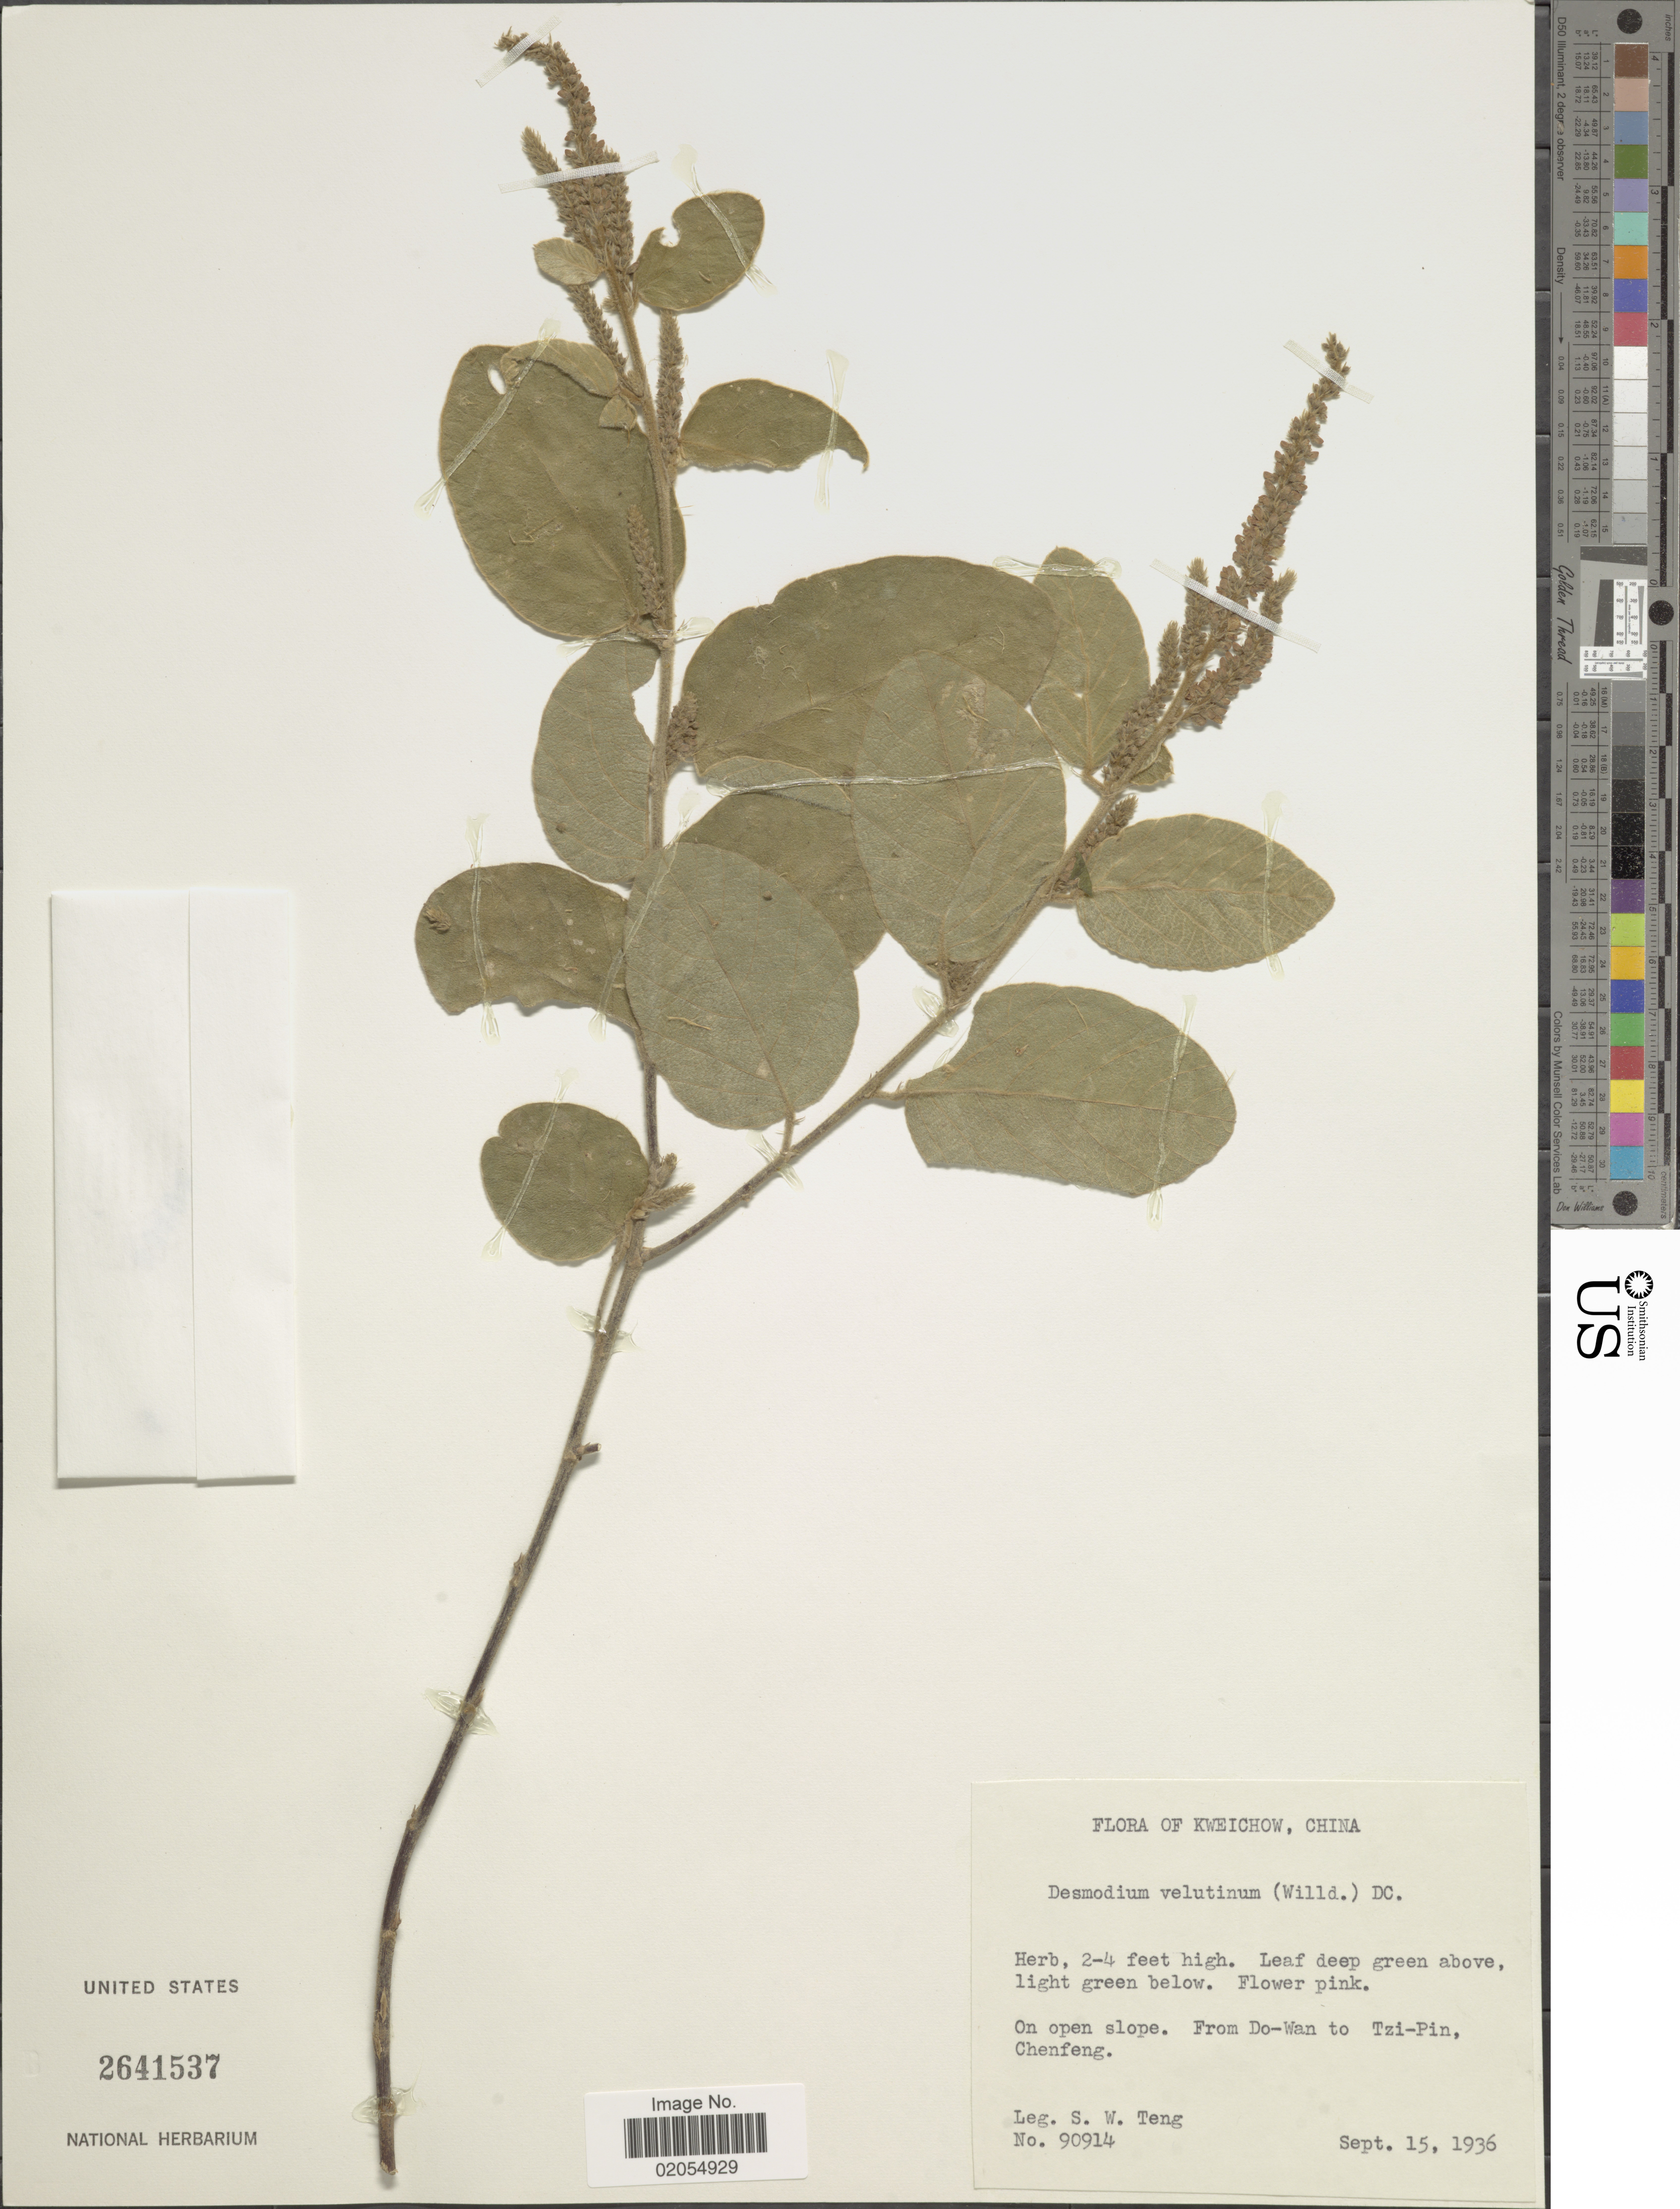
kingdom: Plantae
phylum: Tracheophyta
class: Magnoliopsida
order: Fabales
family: Fabaceae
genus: Polhillides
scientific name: Polhillides velutina subsp. velutina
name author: (Willd.) H. Ohashi & K. Ohashi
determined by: Strong, Mark T., (BOT), Smithsonian Institution - National Museum of Natural History (UNITED STATES)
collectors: S. Teng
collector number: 90914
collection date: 1936-09-15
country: China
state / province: Guizhou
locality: From Do-Wan to Tzi-Pin, Chengeng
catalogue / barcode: US 2641537